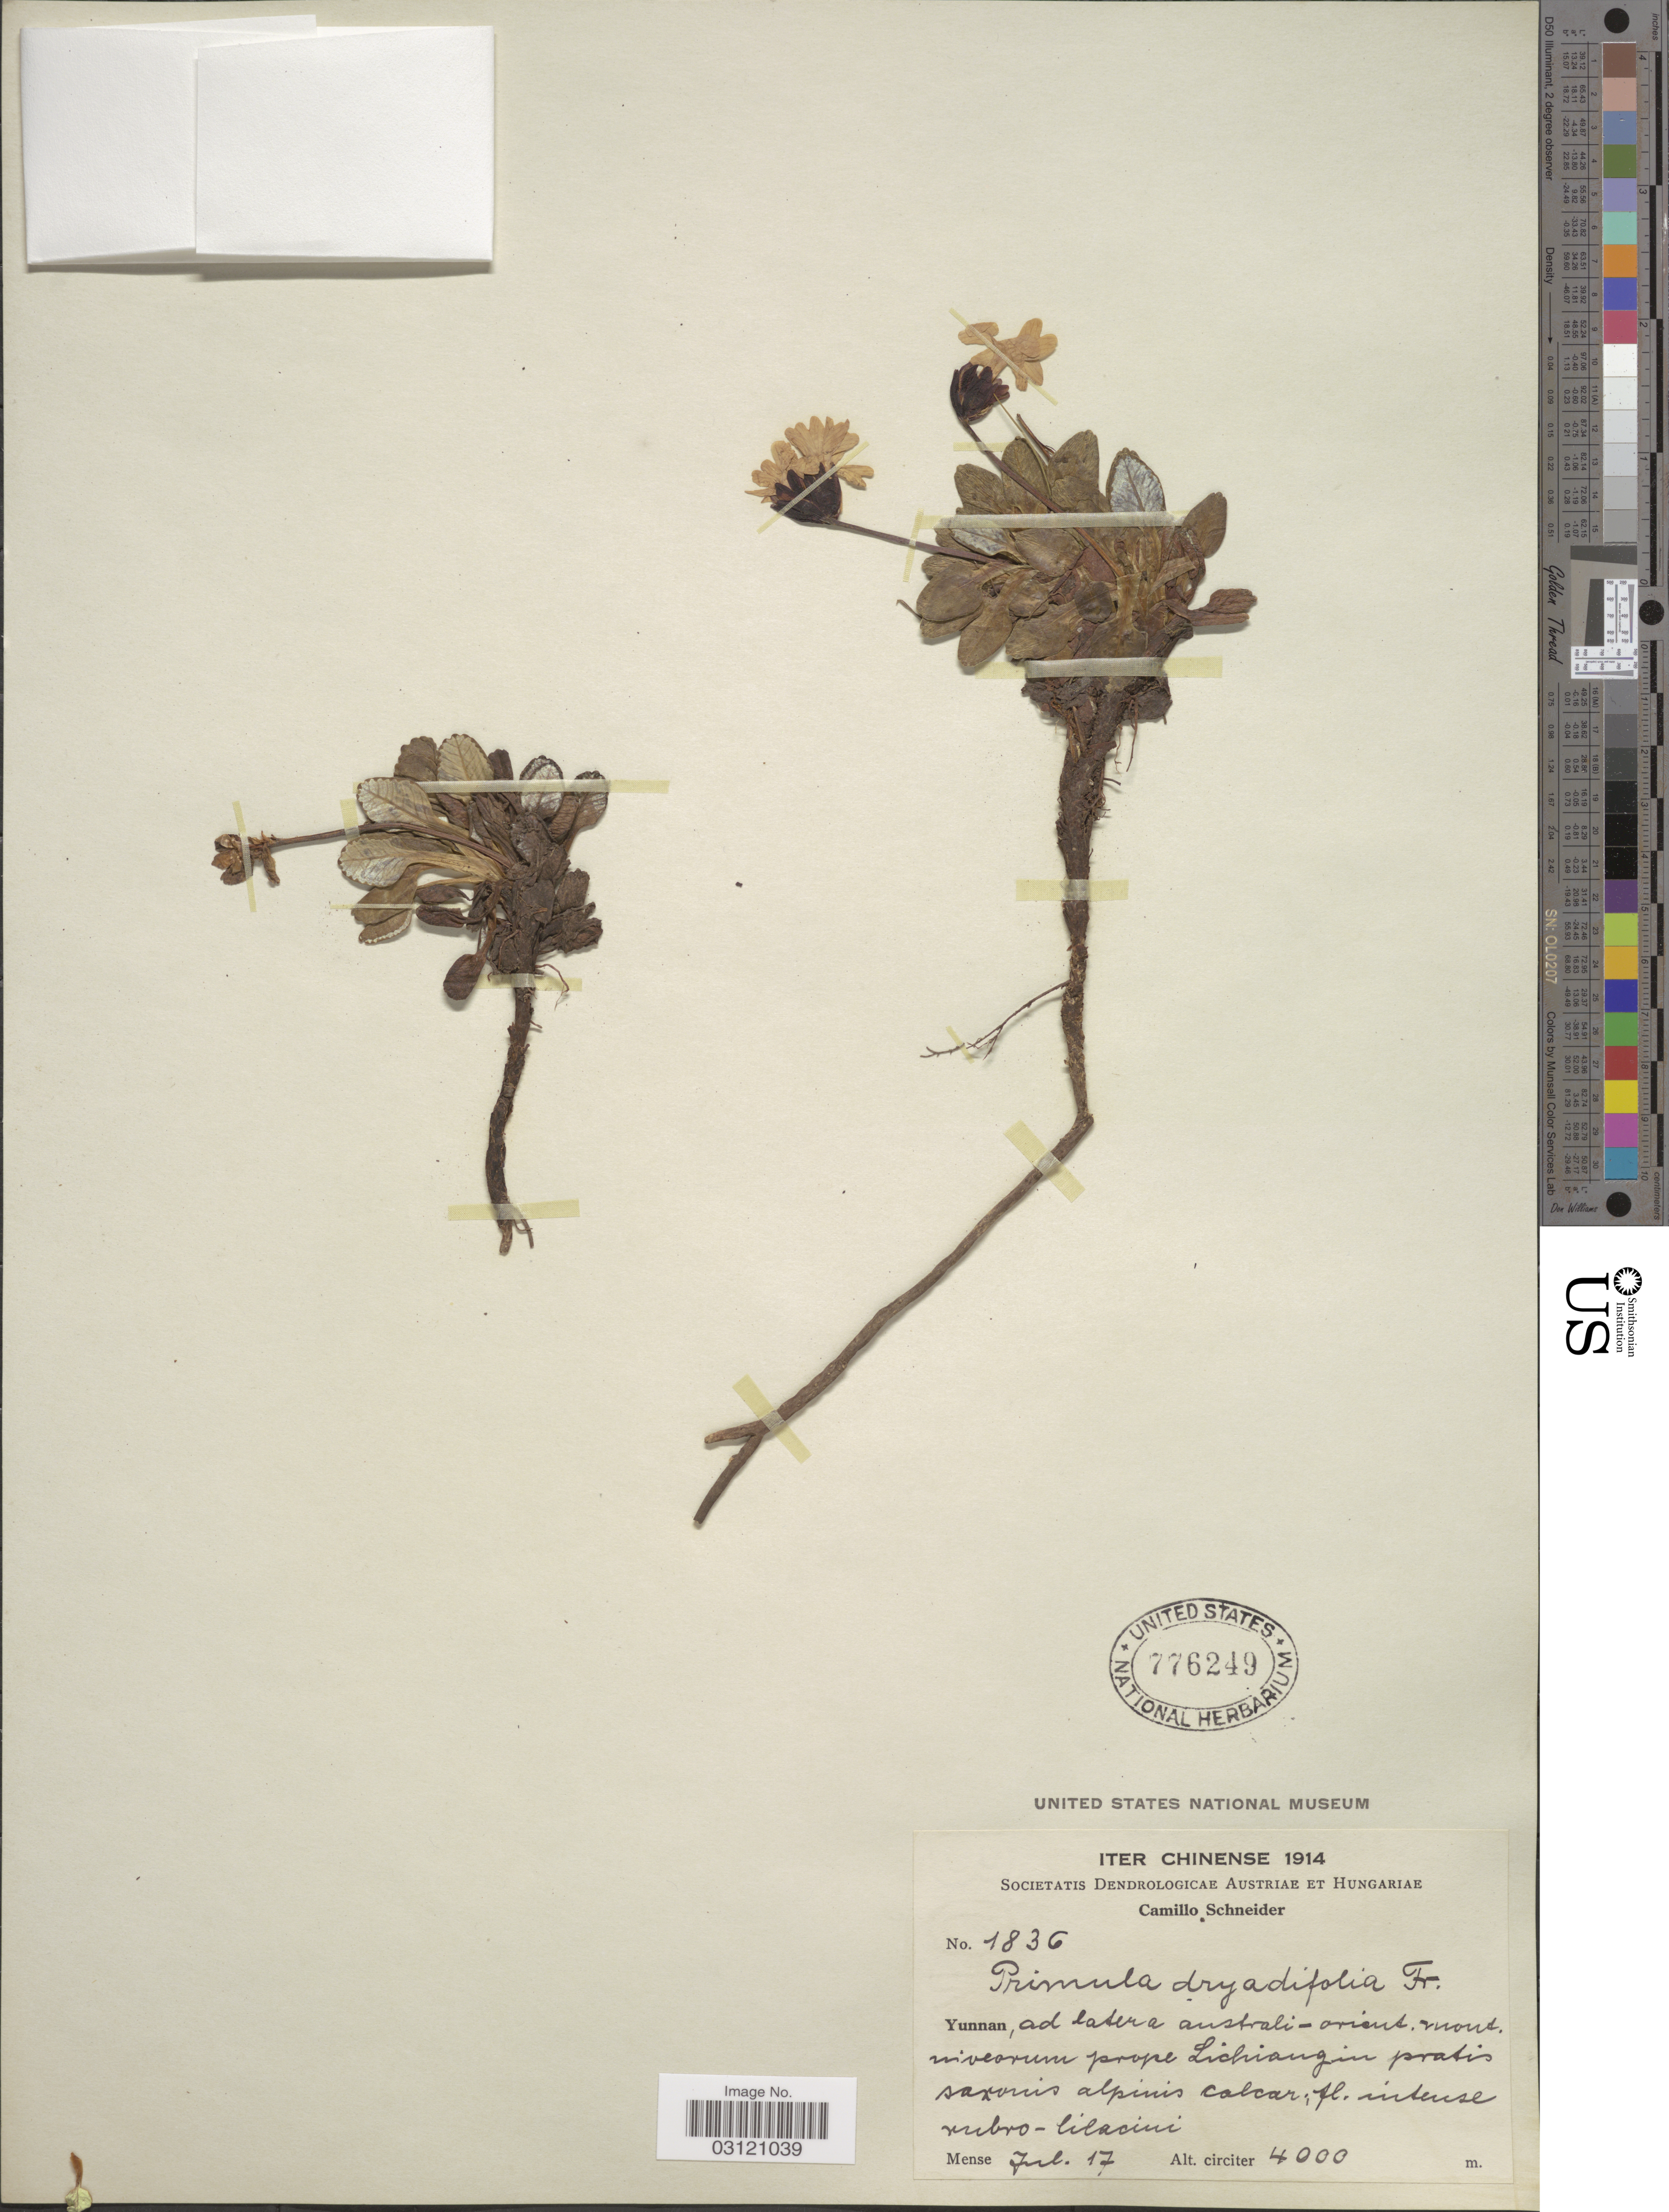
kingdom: Plantae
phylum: Tracheophyta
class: Magnoliopsida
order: Ericales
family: Primulaceae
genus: Primula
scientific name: Primula dryadifolia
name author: Franch.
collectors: C. K. Schneider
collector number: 1836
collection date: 1914-07-17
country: China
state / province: Yunnan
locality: Ad latera australi - orient. mont. nivearum prope Lichiang in pratis saxonis alpinis calcar.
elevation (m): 4000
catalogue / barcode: US 776249